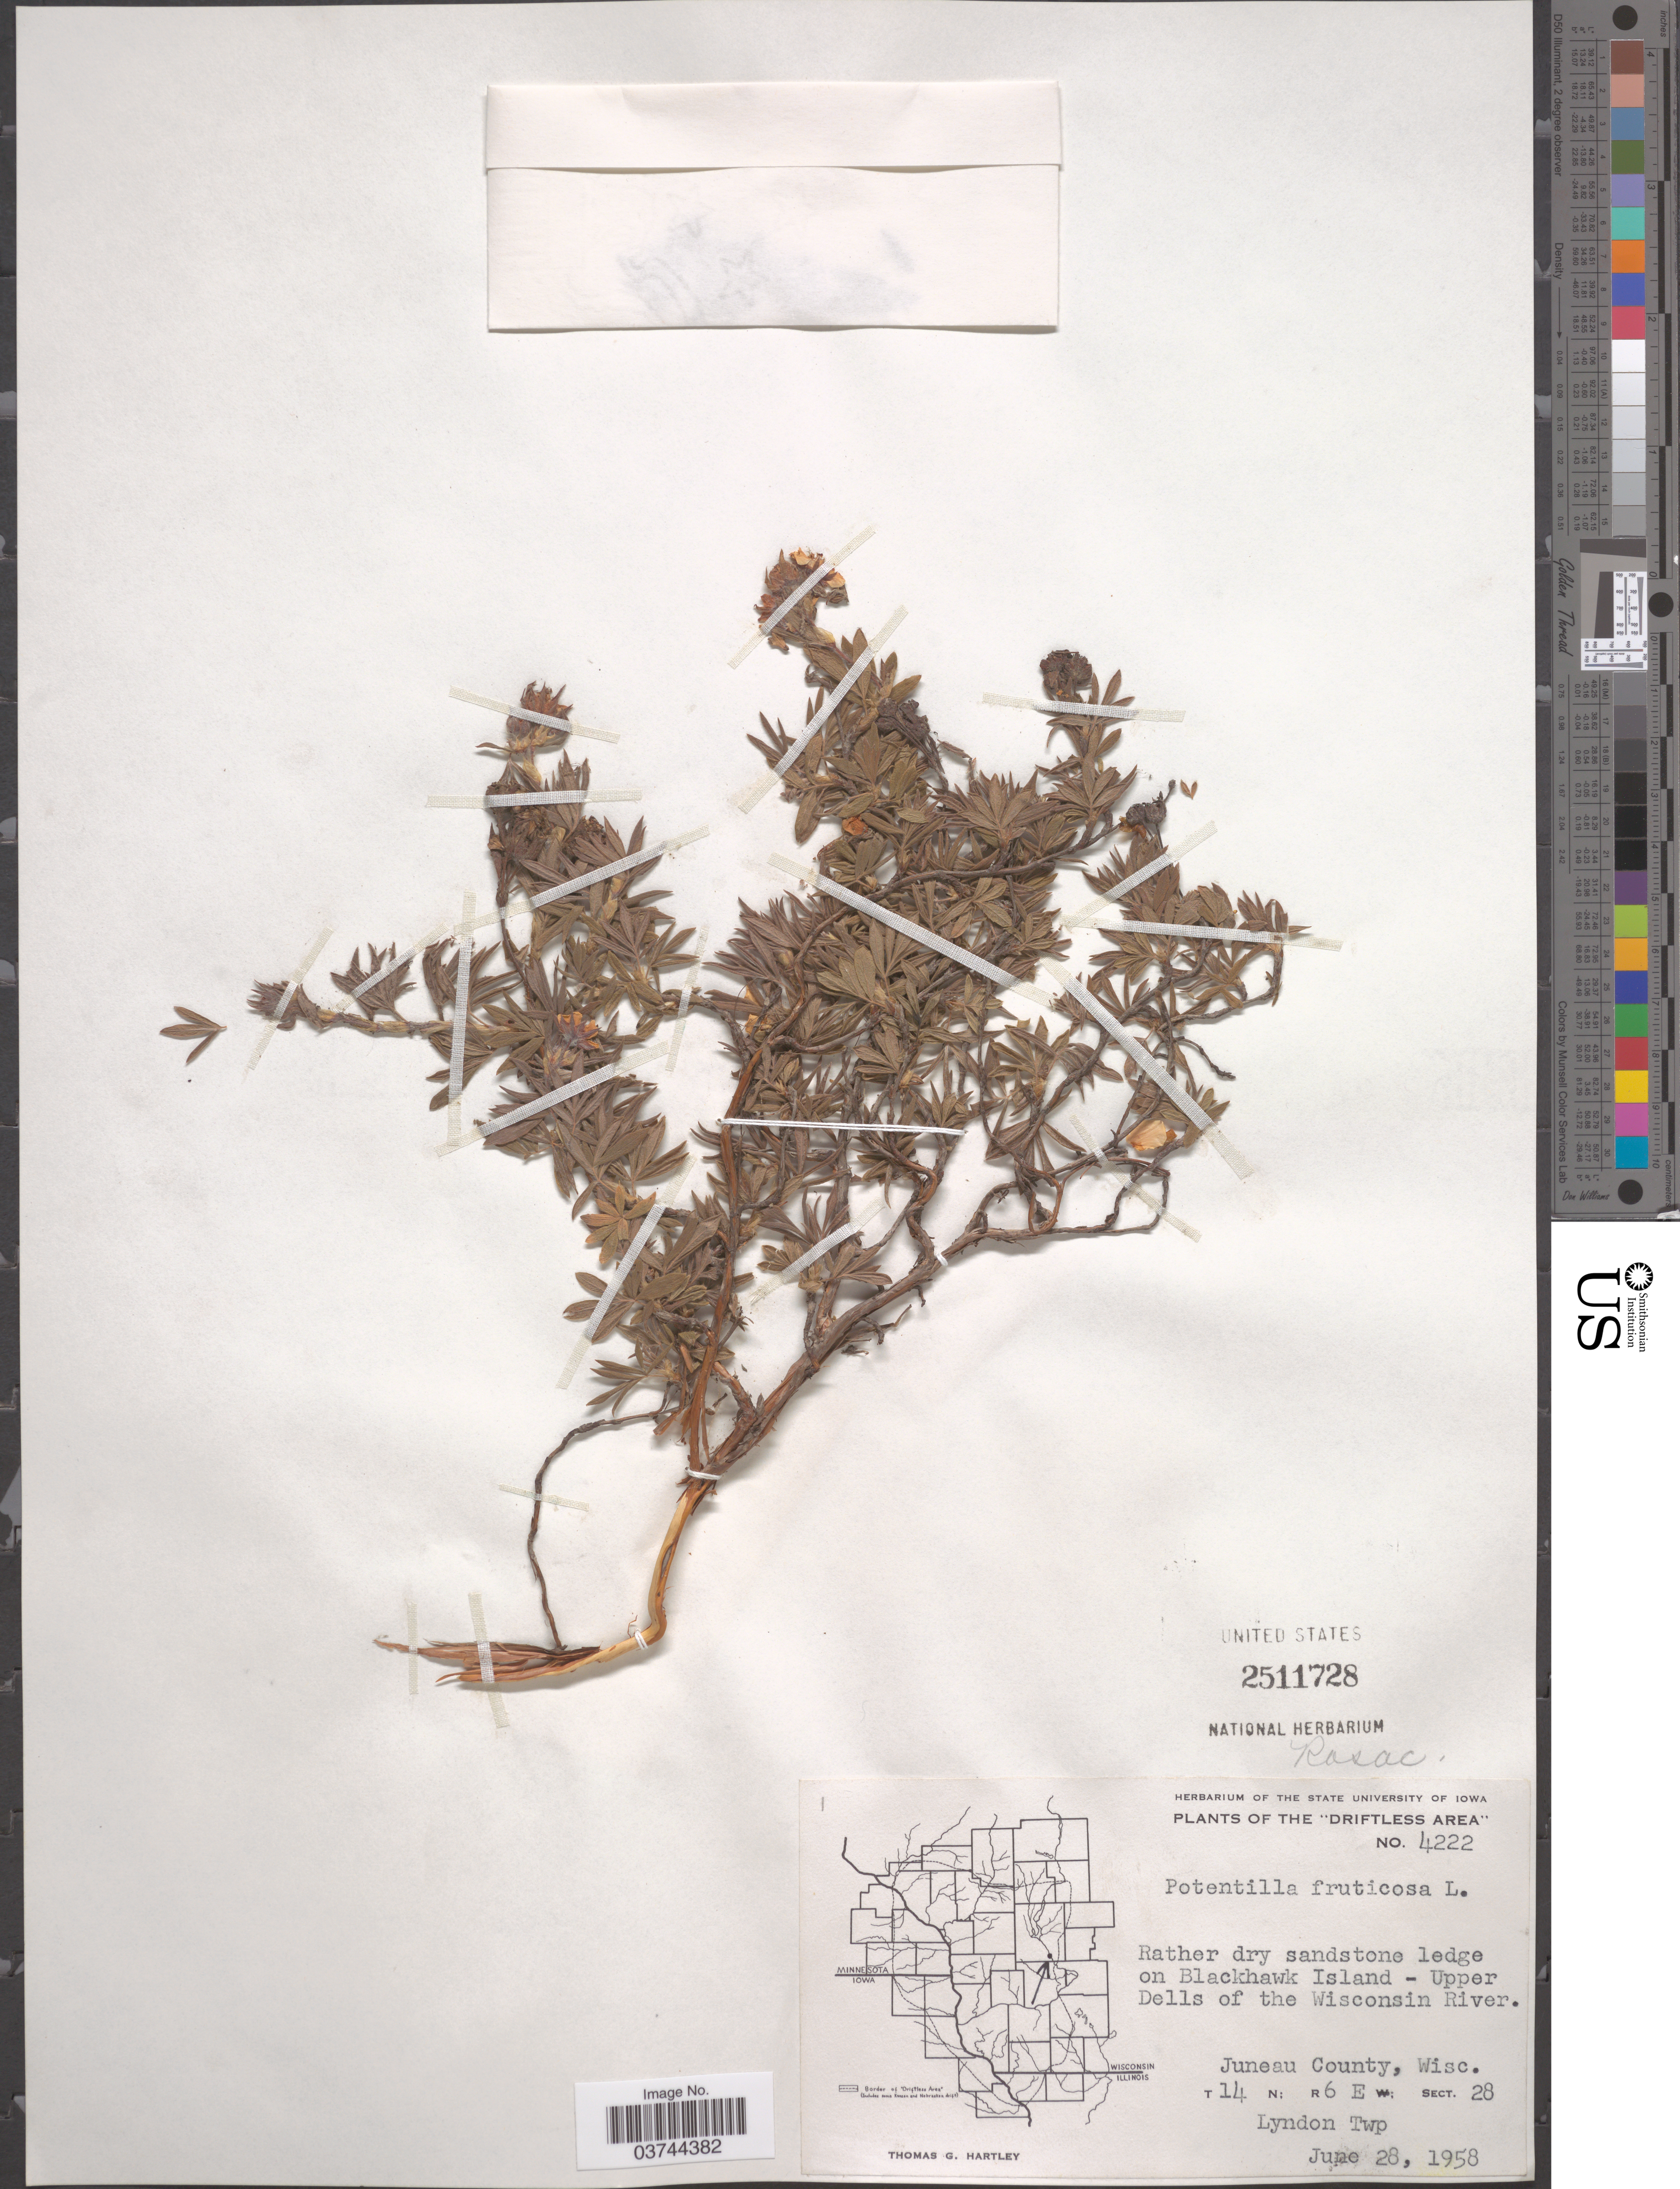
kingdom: Plantae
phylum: Tracheophyta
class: Magnoliopsida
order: Rosales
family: Rosaceae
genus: Dasiphora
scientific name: Dasiphora fruticosa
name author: (L.) Rydb.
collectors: T. G. Hartley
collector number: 4222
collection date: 1958-06-28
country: United States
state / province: Wisconsin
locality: The "Driftless" Area. Rather dry sandstone ledge on Blackhawk Island - Upper Dells of the Wisconsin River. Juneau County. T 14 N; R 6 E; Sect. 28. Lyndon Twp.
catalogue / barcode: US 2511728